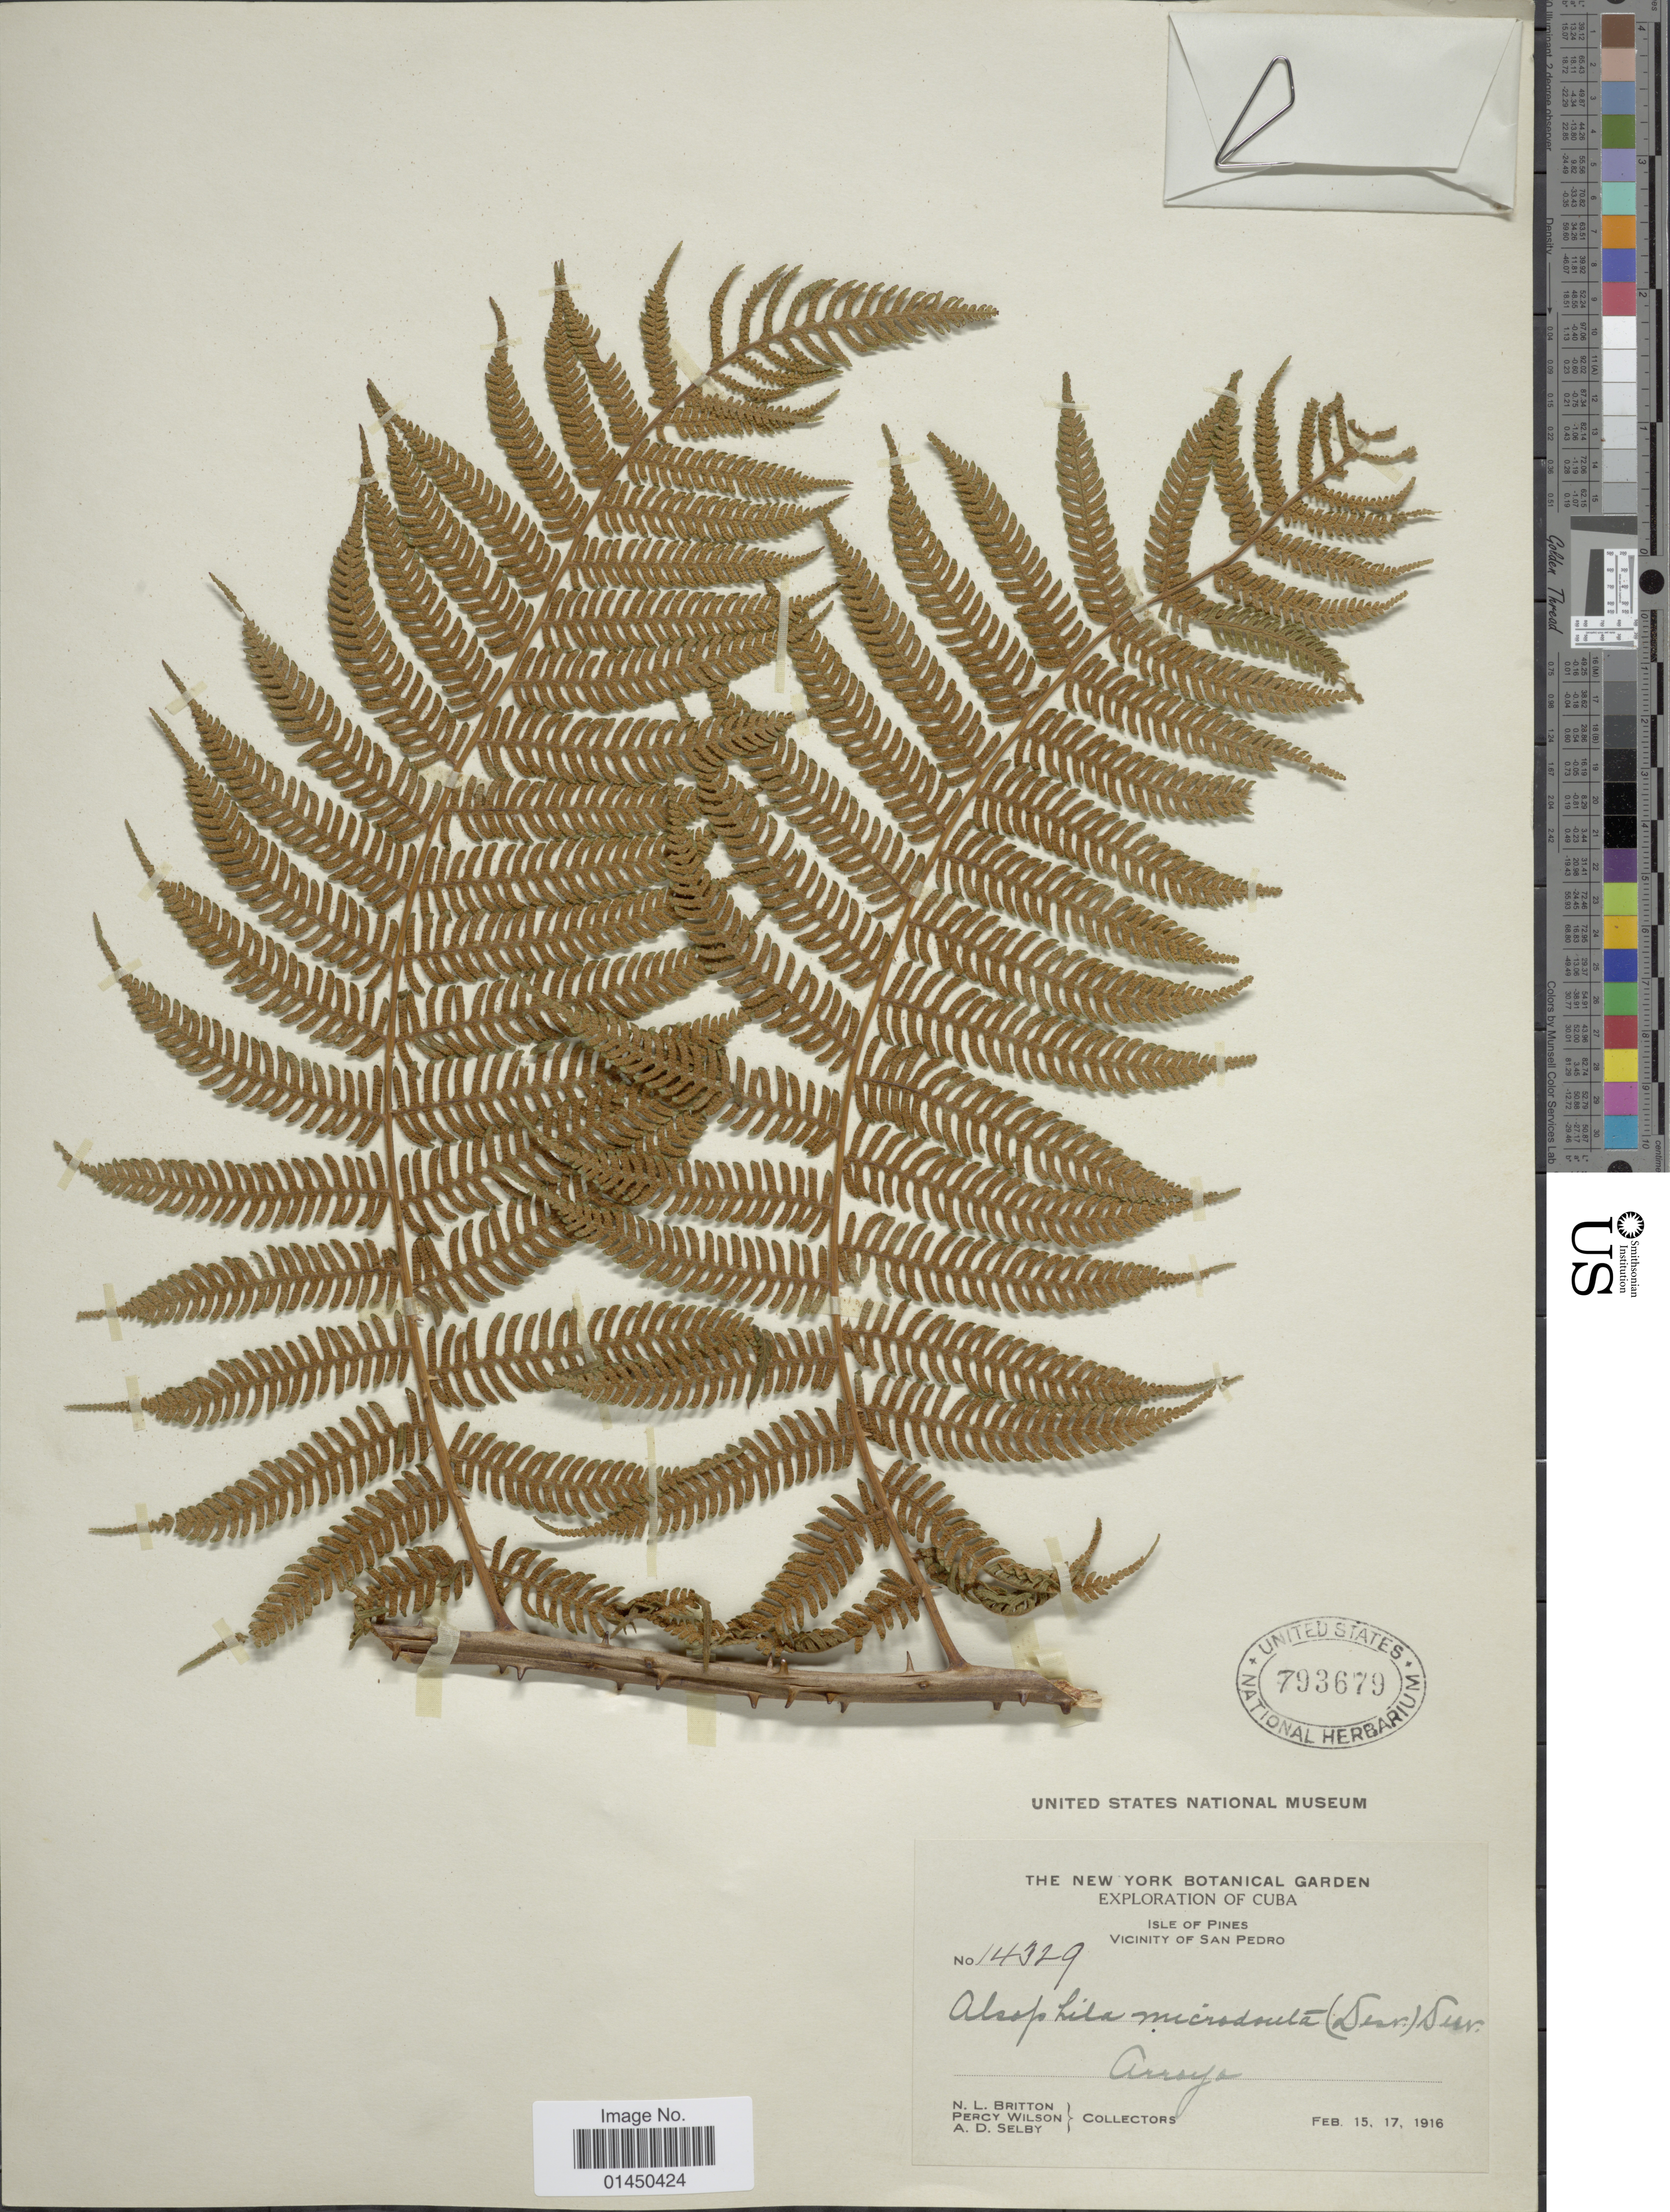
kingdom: Plantae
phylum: Tracheophyta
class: Polypodiopsida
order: Cyatheales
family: Cyatheaceae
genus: Cyathea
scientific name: Cyathea microdonta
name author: (Desv.) Domin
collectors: N. Britton, P. Wilson & A. Selby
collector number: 14329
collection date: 1916-01-15/1916-02-17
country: Cuba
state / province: Isla de la Juventud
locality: Isle of Pines, vicinity of San Pedro, arroyo.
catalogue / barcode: US 793679